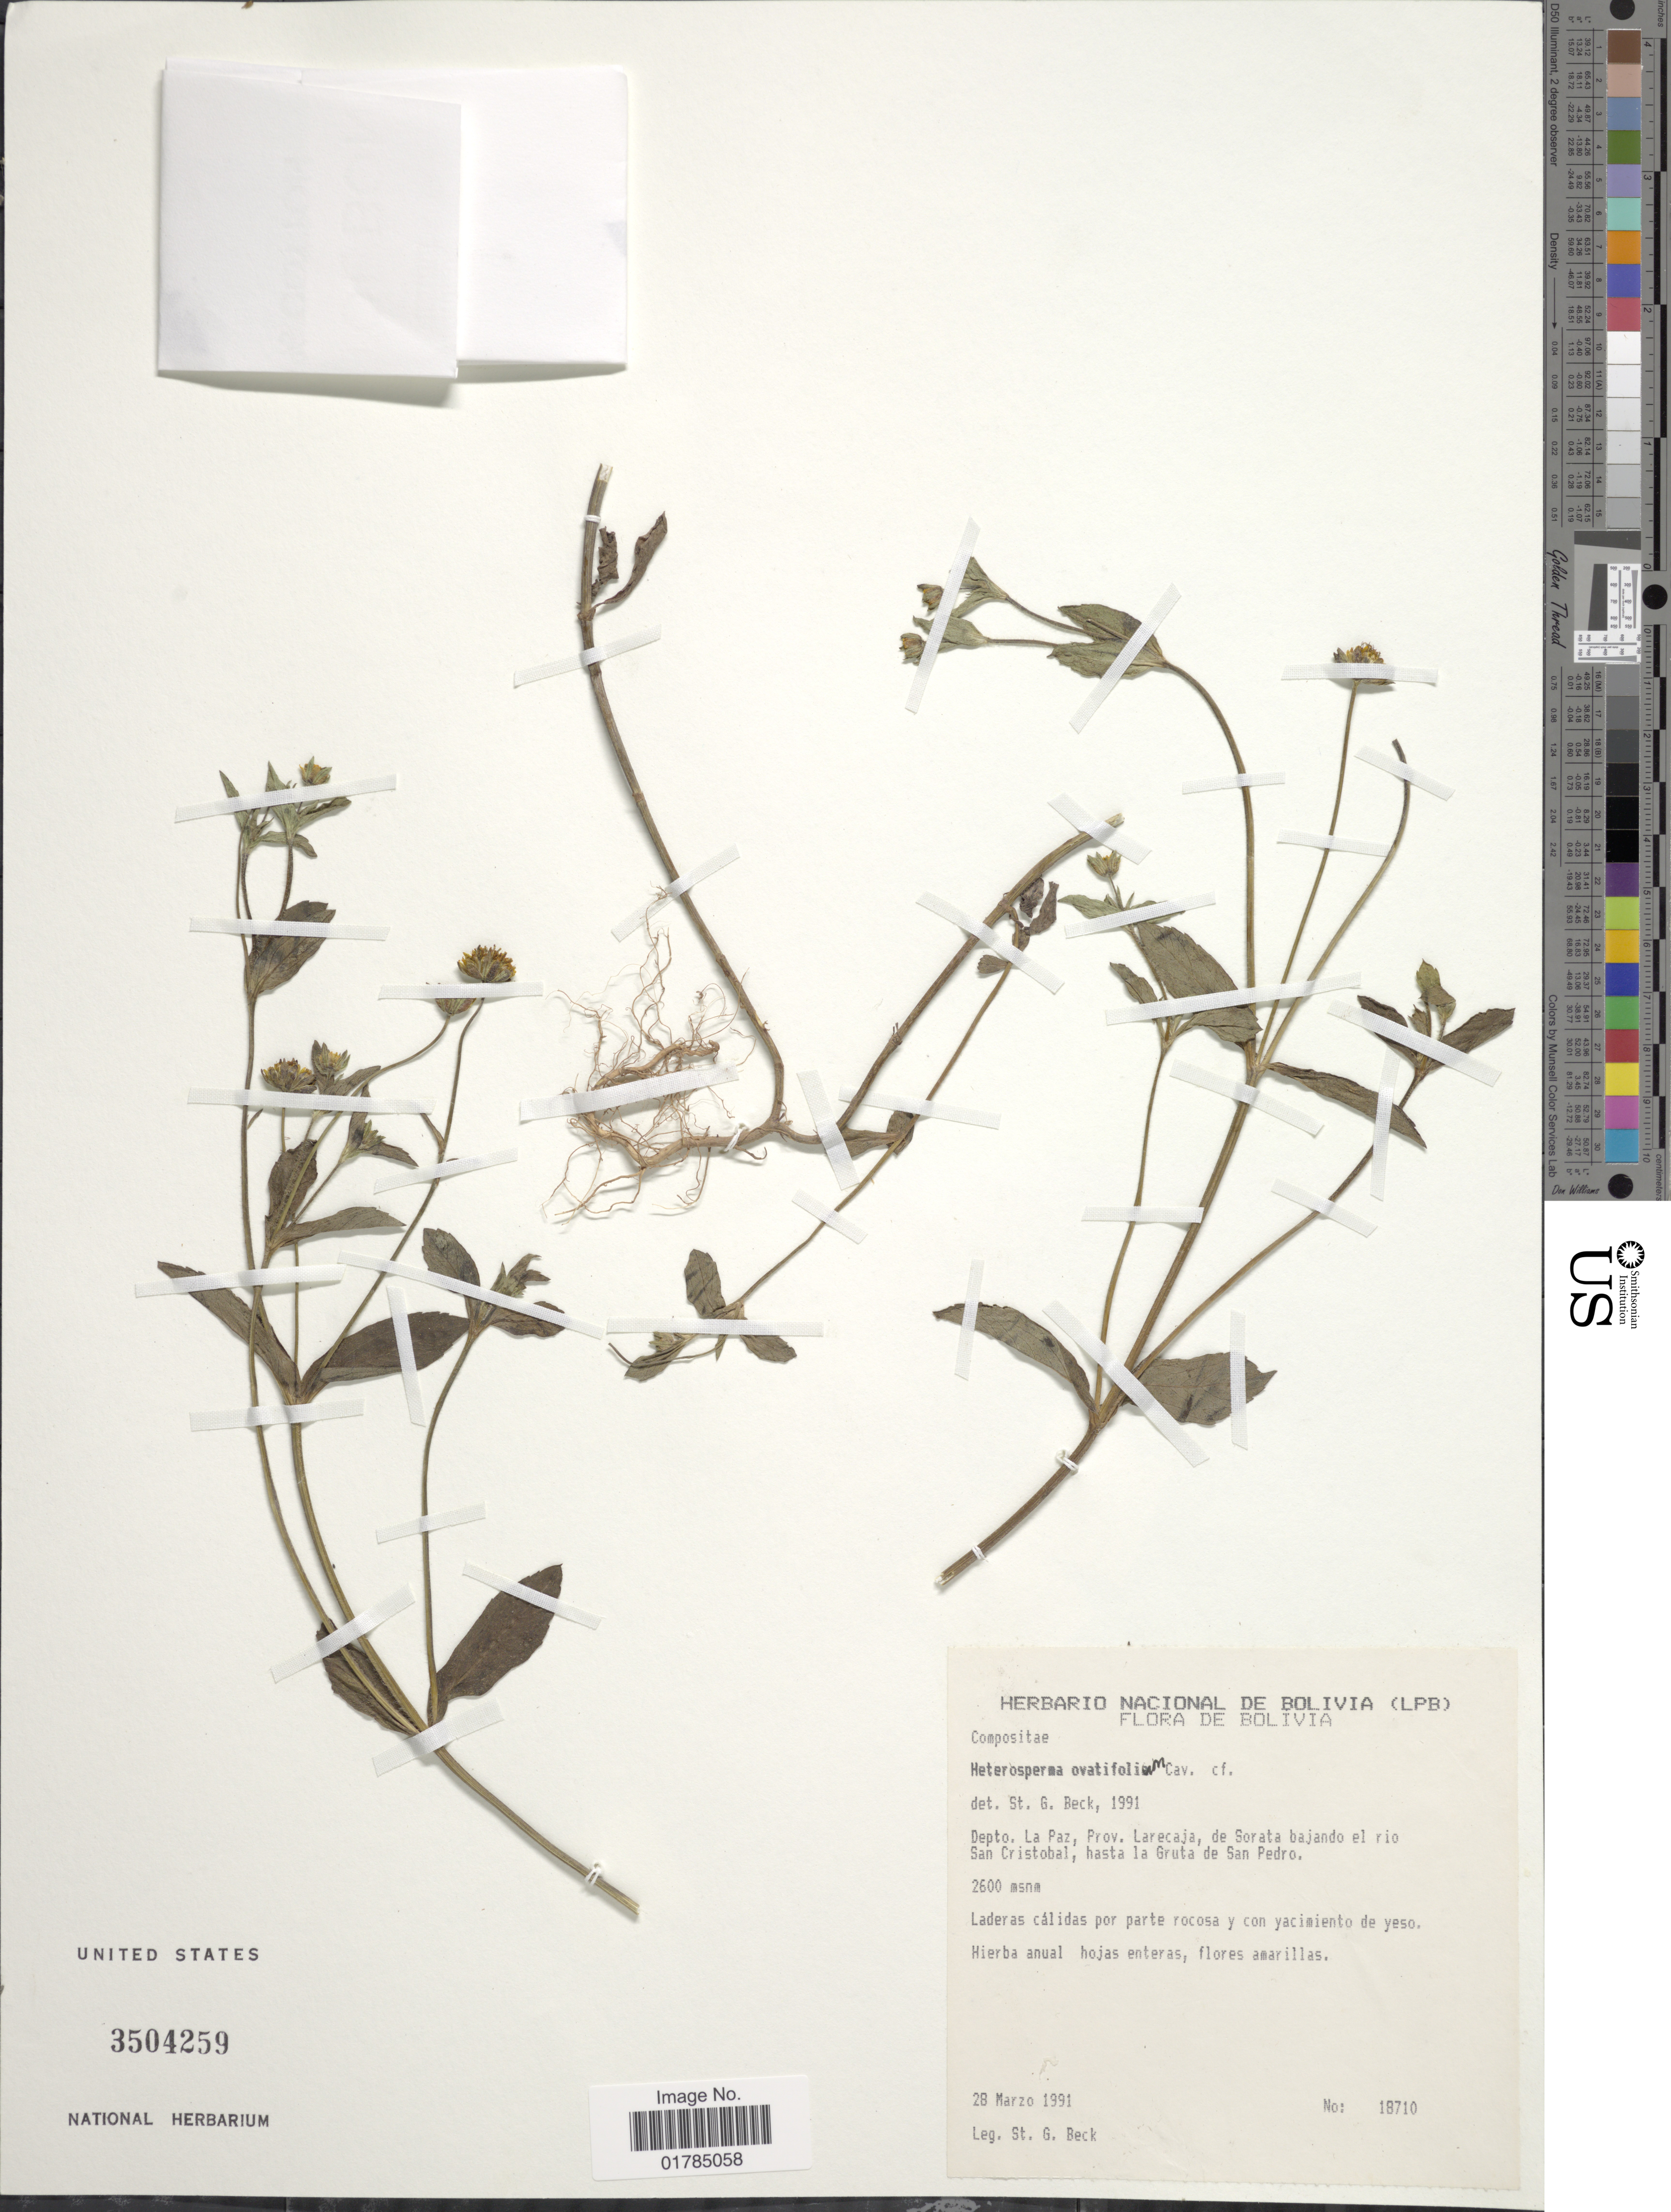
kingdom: Plantae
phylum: Tracheophyta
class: Magnoliopsida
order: Asterales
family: Asteraceae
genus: Heterosperma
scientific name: Heterosperma ovatifolium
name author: Cav.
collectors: S. G. Beck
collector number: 18710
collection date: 1991-03-28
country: Bolivia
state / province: La Paz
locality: Prov. Larecaja, de Sorata bajando el rio San Cristobal, hasta la Gruta de San Pedro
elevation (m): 2600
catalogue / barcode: US 3504259